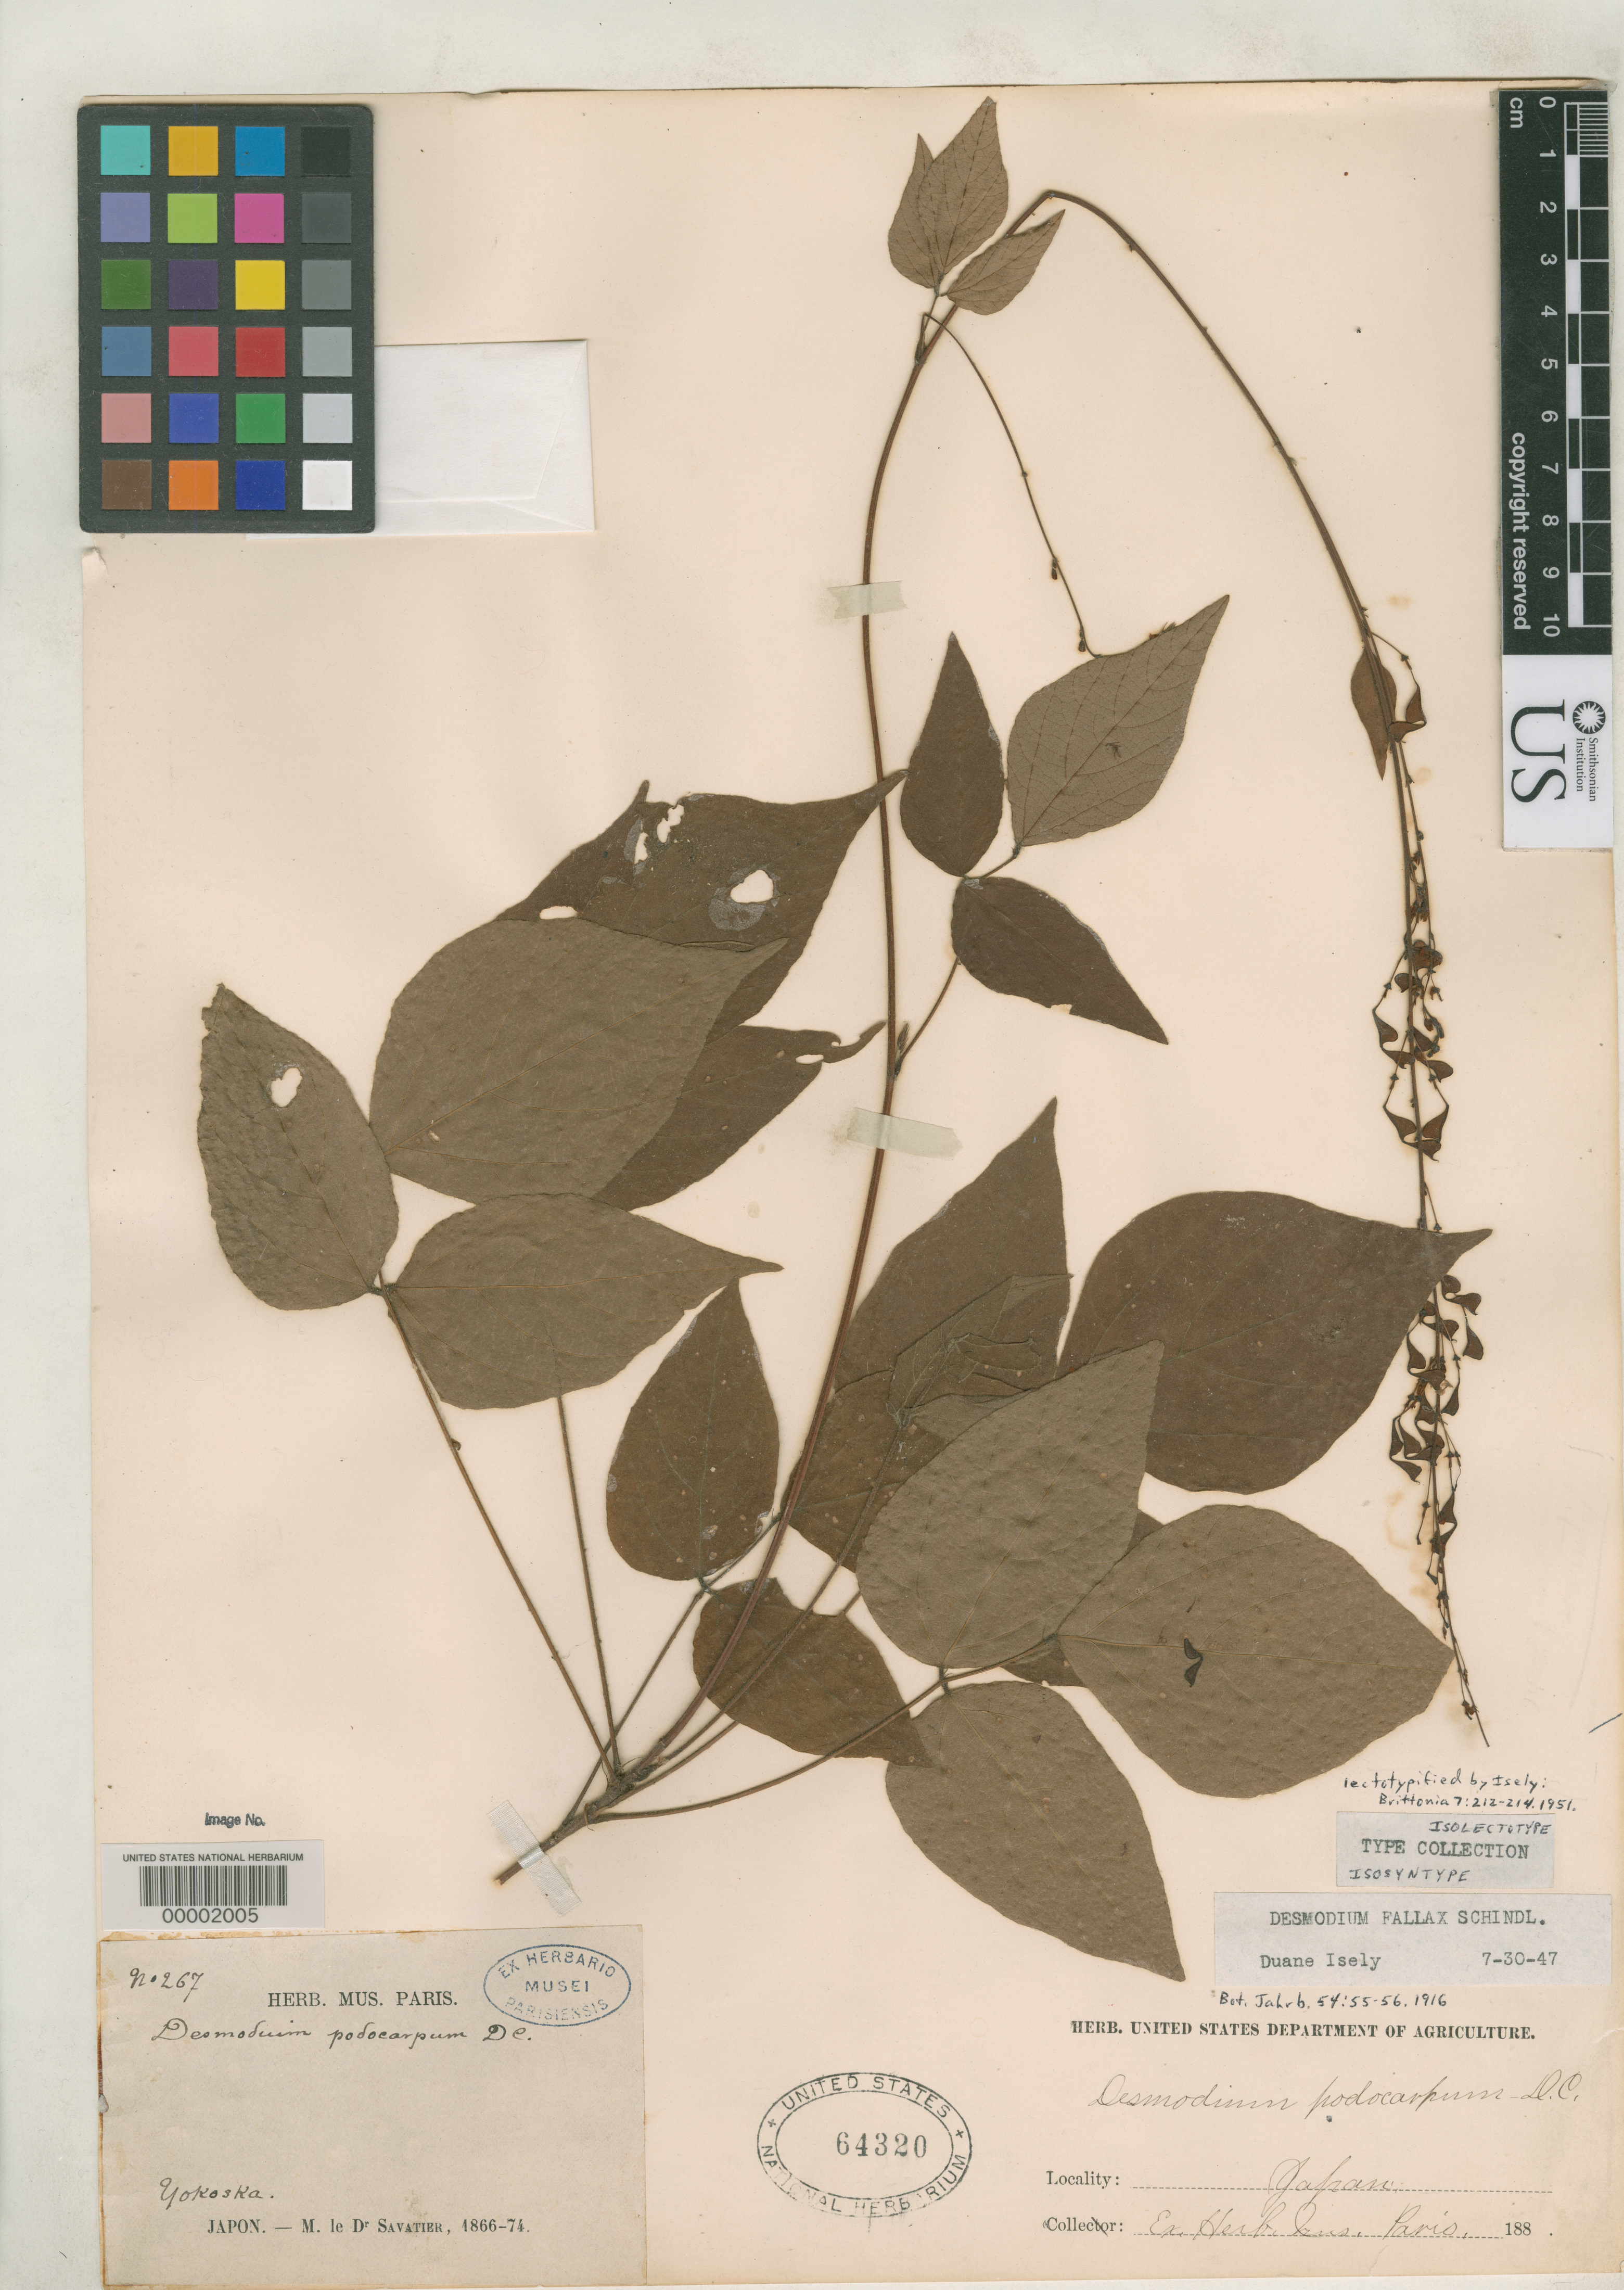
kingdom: Plantae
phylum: Tracheophyta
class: Magnoliopsida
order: Fabales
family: Fabaceae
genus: Desmodium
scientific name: Desmodium fallax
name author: Schindl.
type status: Isolectotype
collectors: P. Savatier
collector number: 267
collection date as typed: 1866 to -- --- 1874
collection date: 1866/1874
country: Japan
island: Honshu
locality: Yokoska.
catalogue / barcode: US 64320